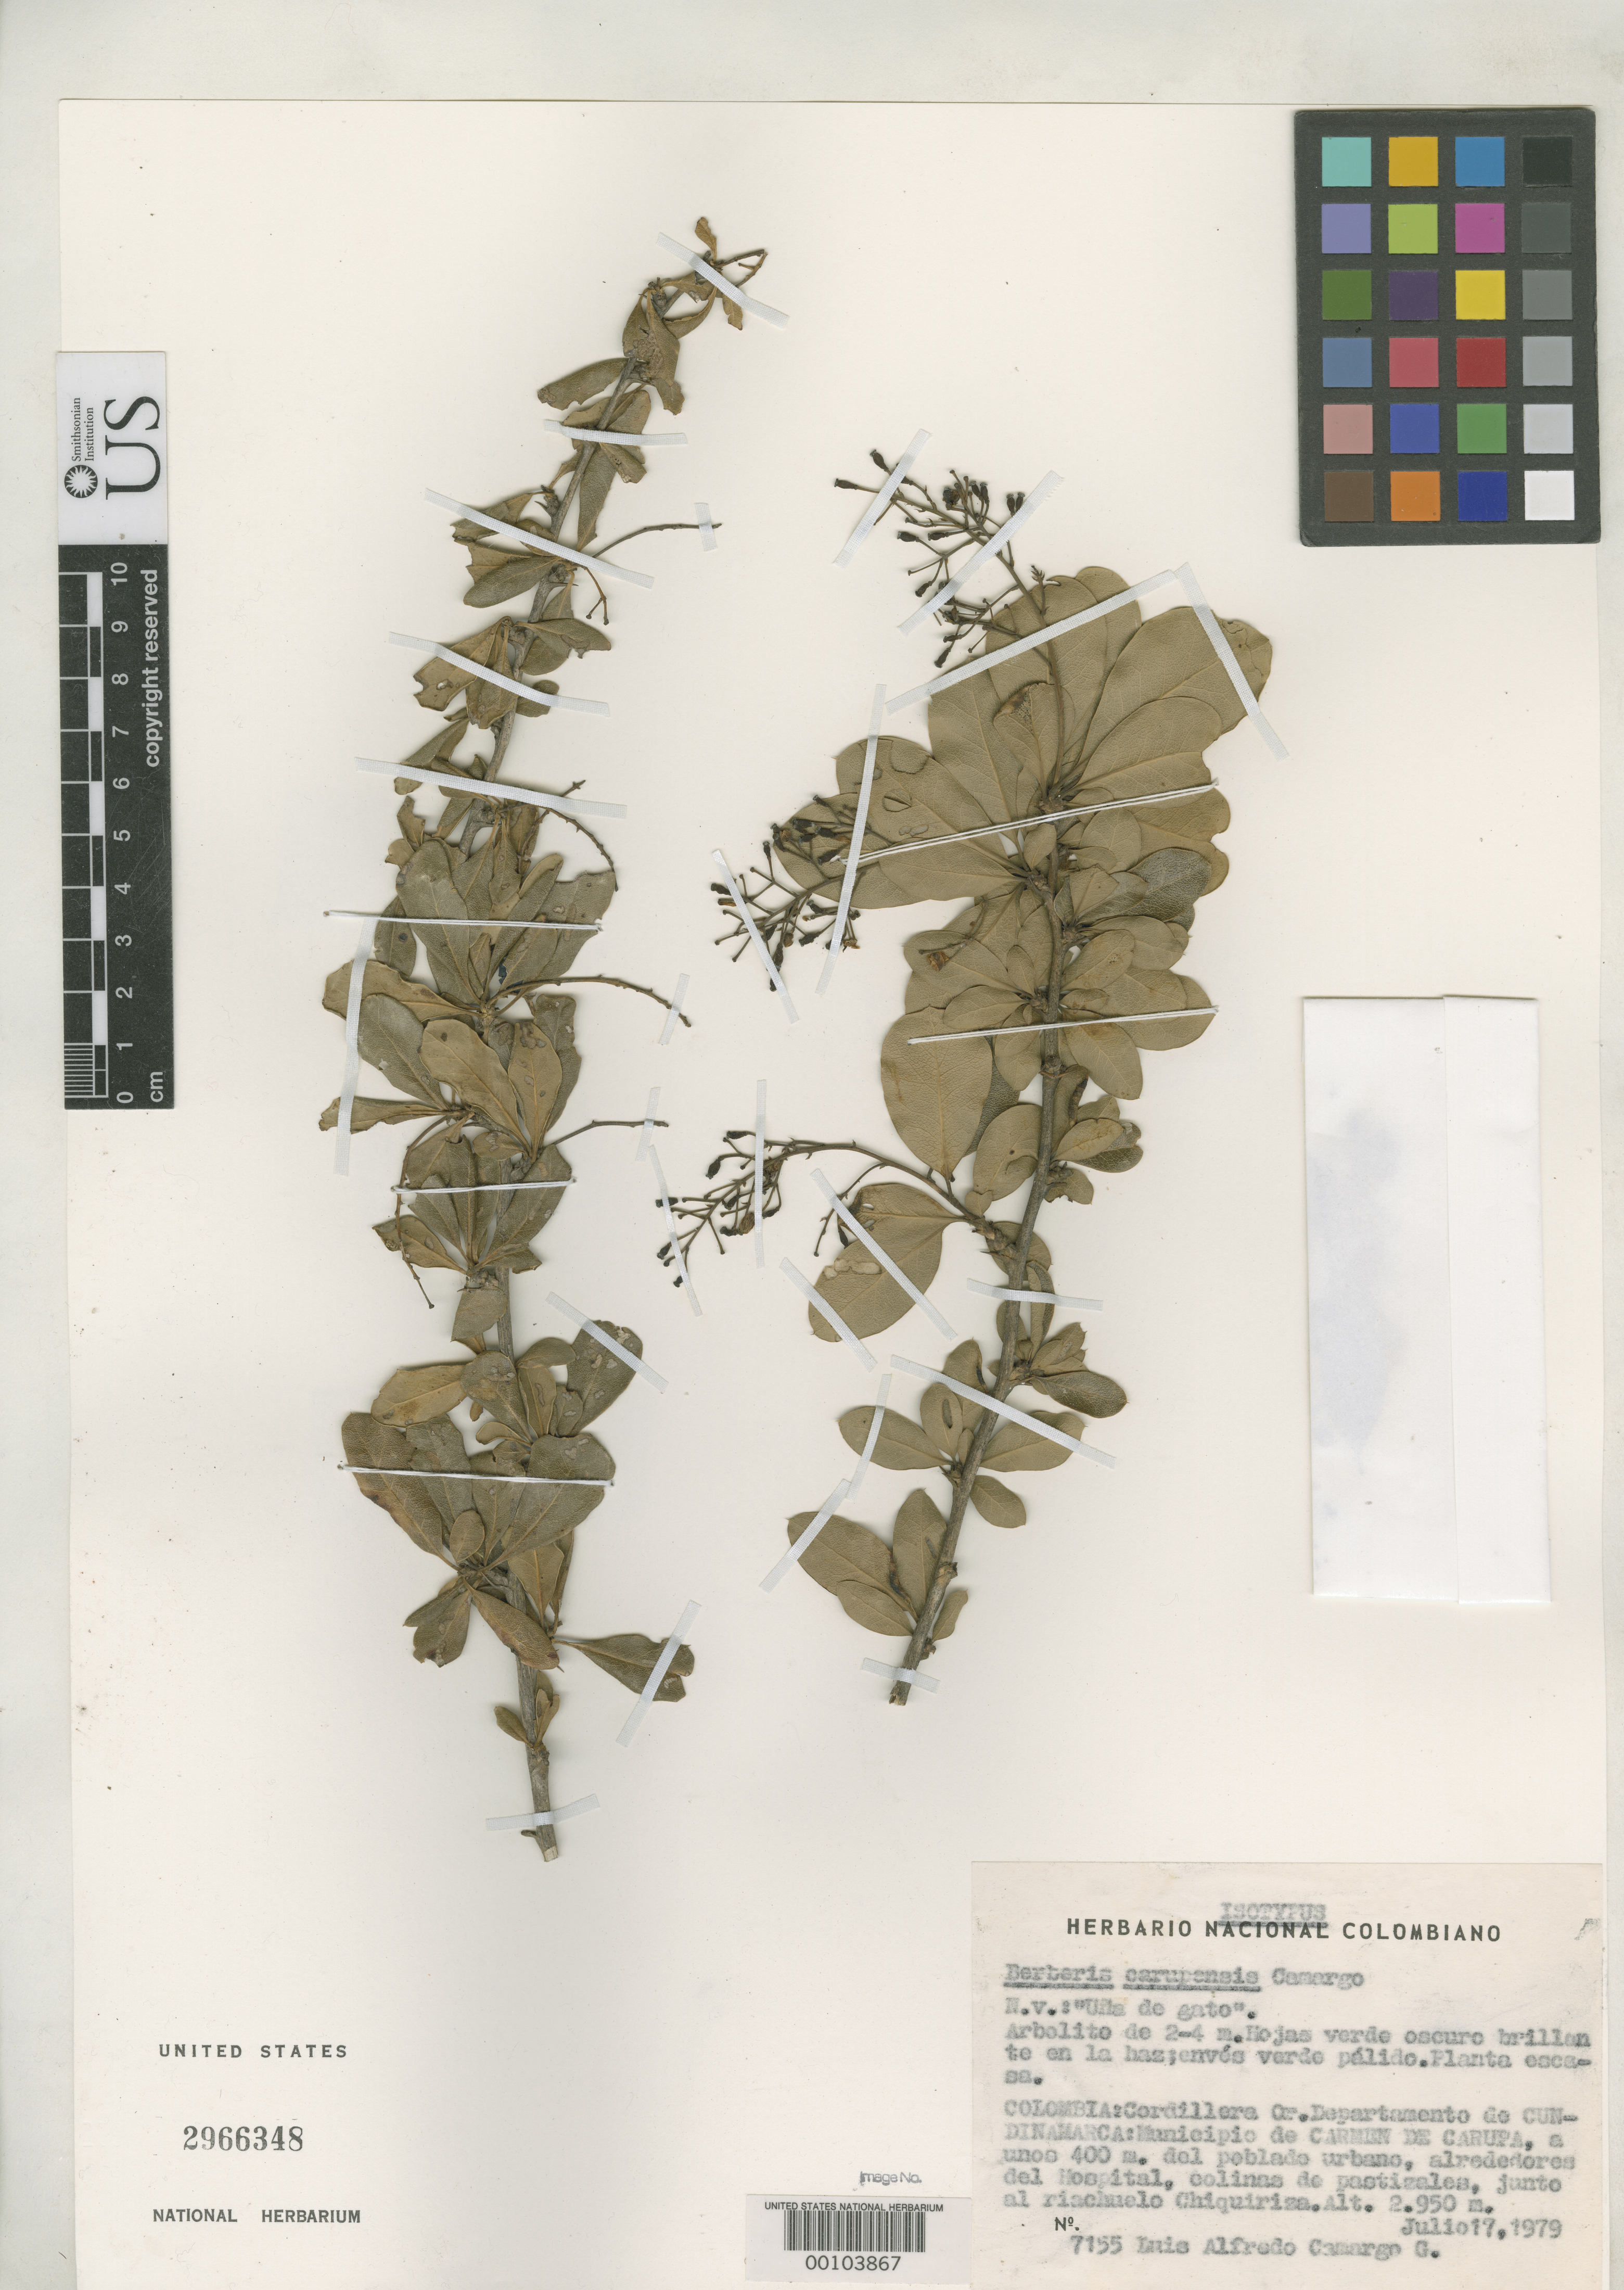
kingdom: Plantae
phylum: Tracheophyta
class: Magnoliopsida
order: Ranunculales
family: Berberidaceae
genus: Berberis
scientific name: Berberis carupensis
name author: L.A. Camargo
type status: Isotype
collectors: L. A. Camargo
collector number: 7155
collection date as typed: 07 Jul 1979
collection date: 1979-07-07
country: Colombia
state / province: Cundinamarca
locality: Carmen de Carupa, Cordillera Oriental.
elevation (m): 2950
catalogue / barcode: US 2966348